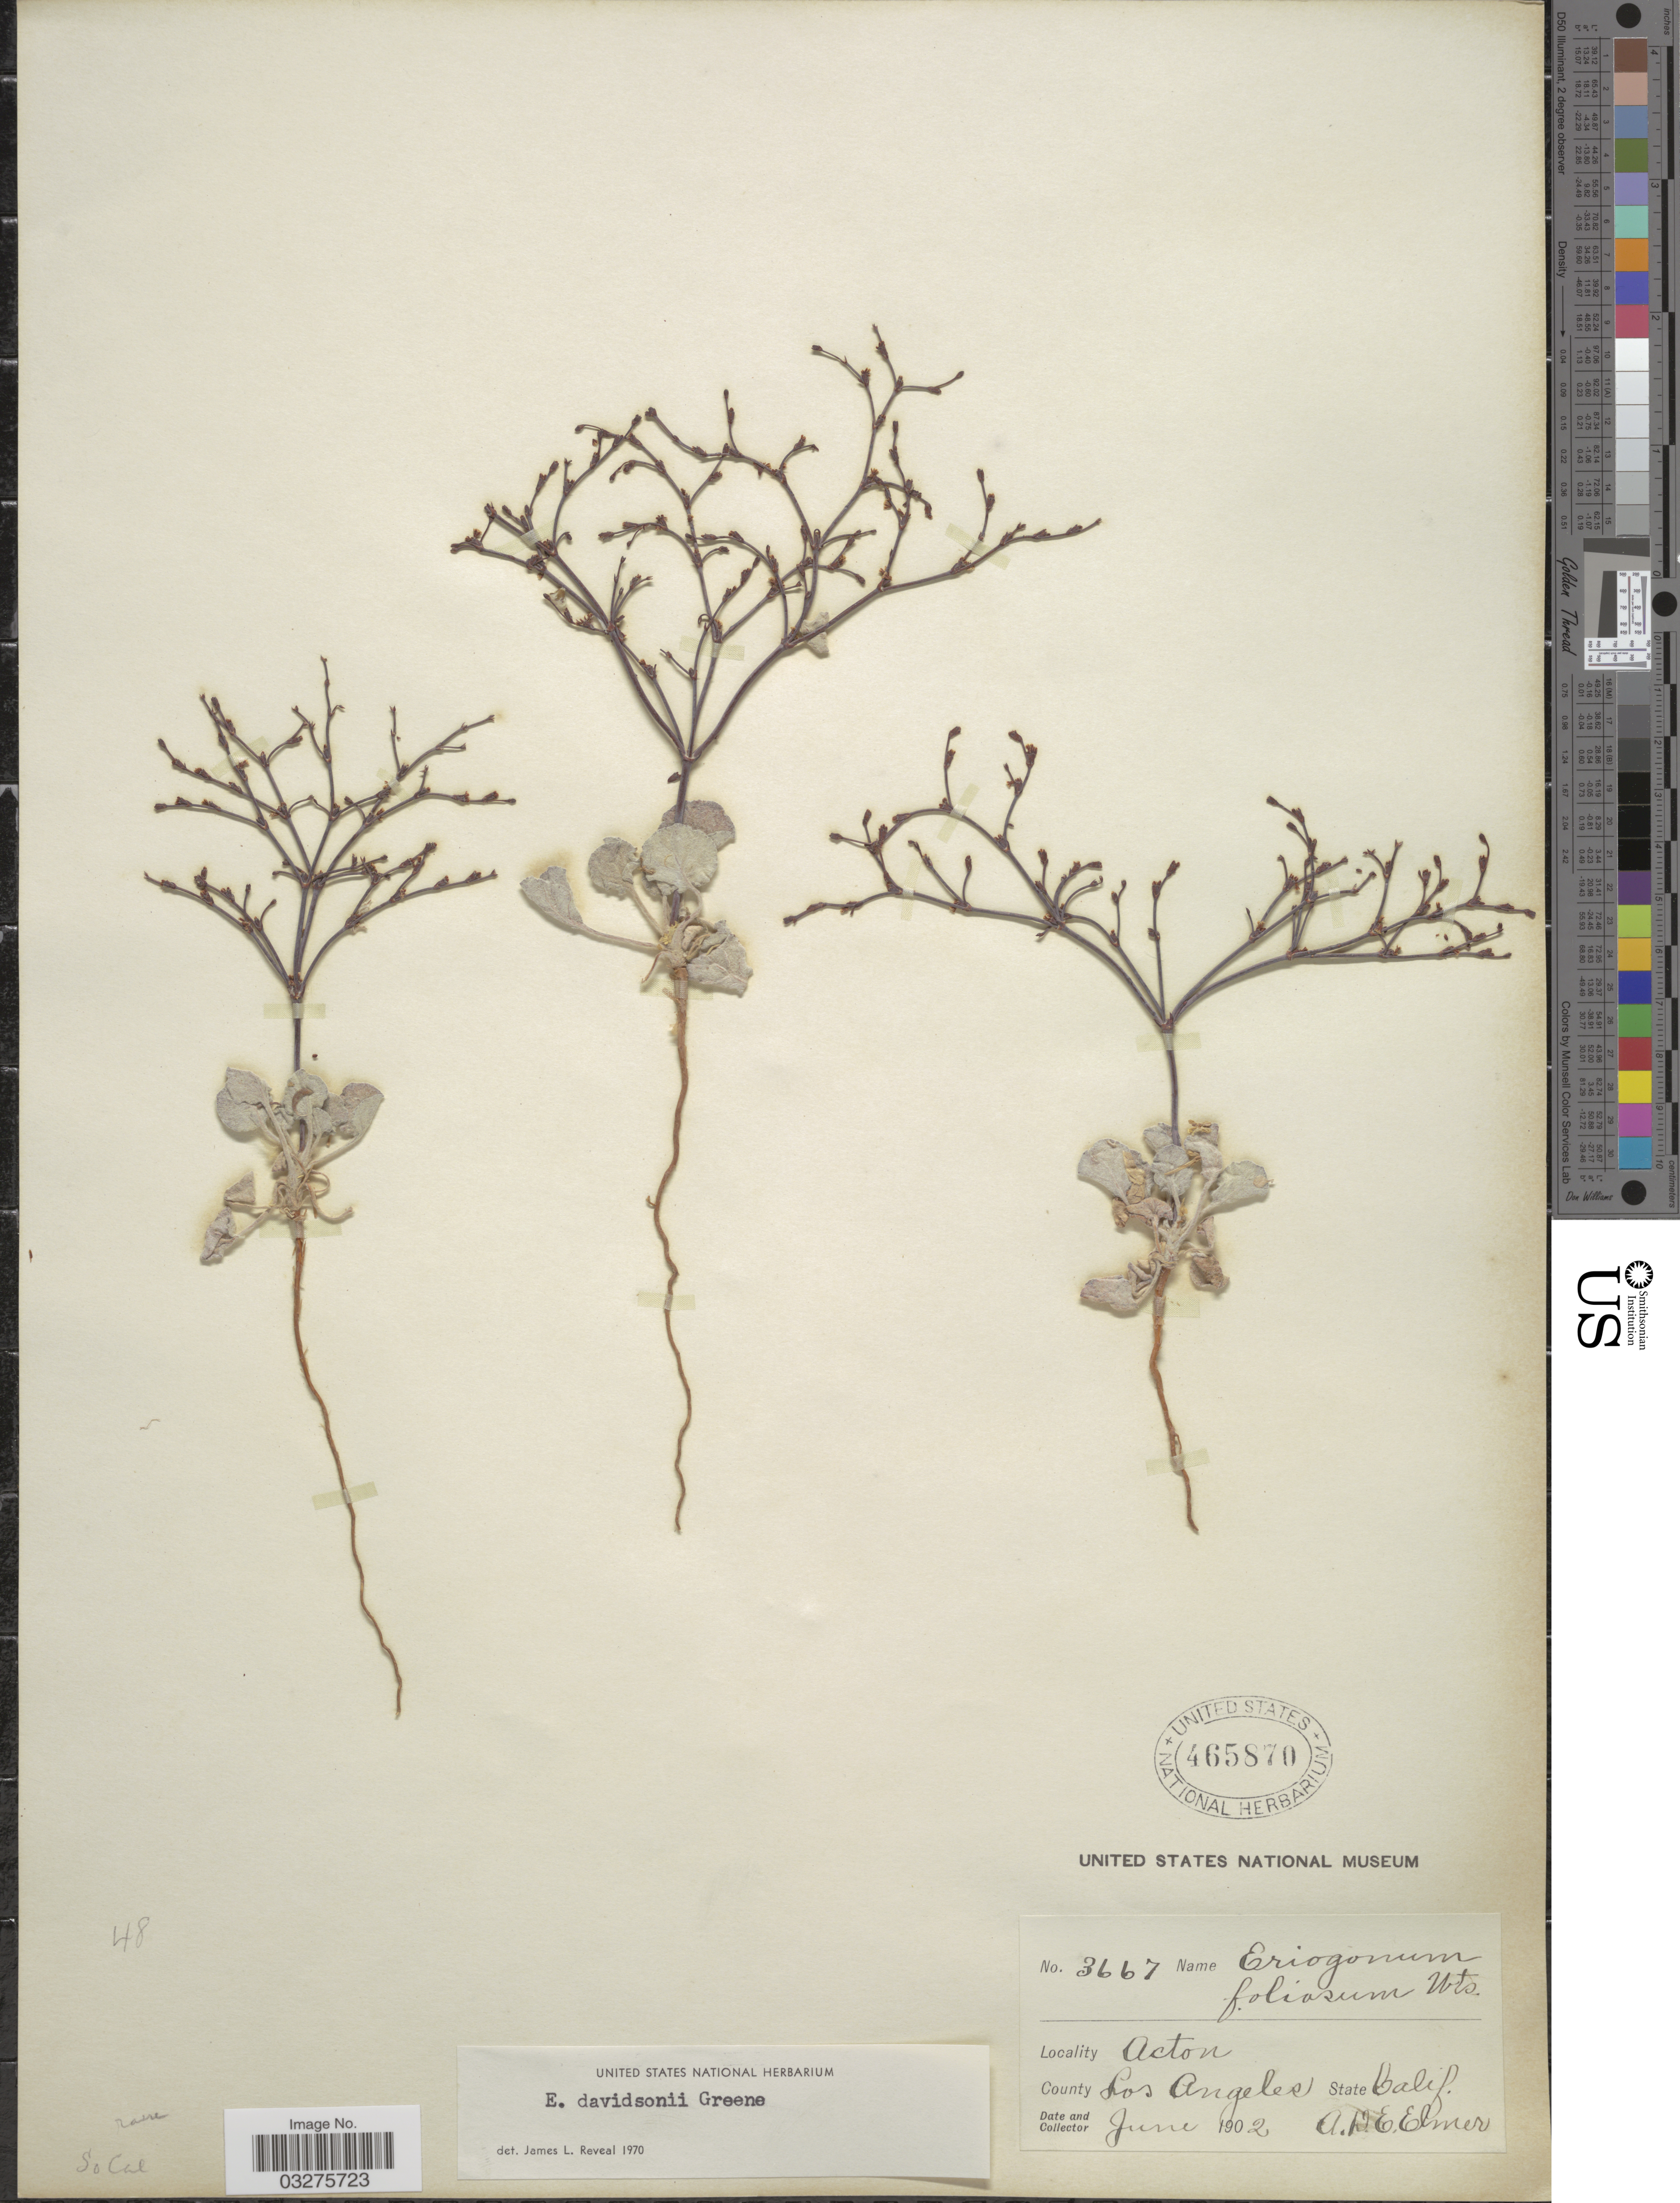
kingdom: Plantae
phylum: Tracheophyta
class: Magnoliopsida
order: Caryophyllales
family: Polygonaceae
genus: Eriogonum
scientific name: Eriogonum davidsonii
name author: Greene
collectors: A. D. E. Elmer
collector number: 3667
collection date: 1902-06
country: United States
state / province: California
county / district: Los Angeles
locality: Acton. County Los Angeles.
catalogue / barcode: US 465870